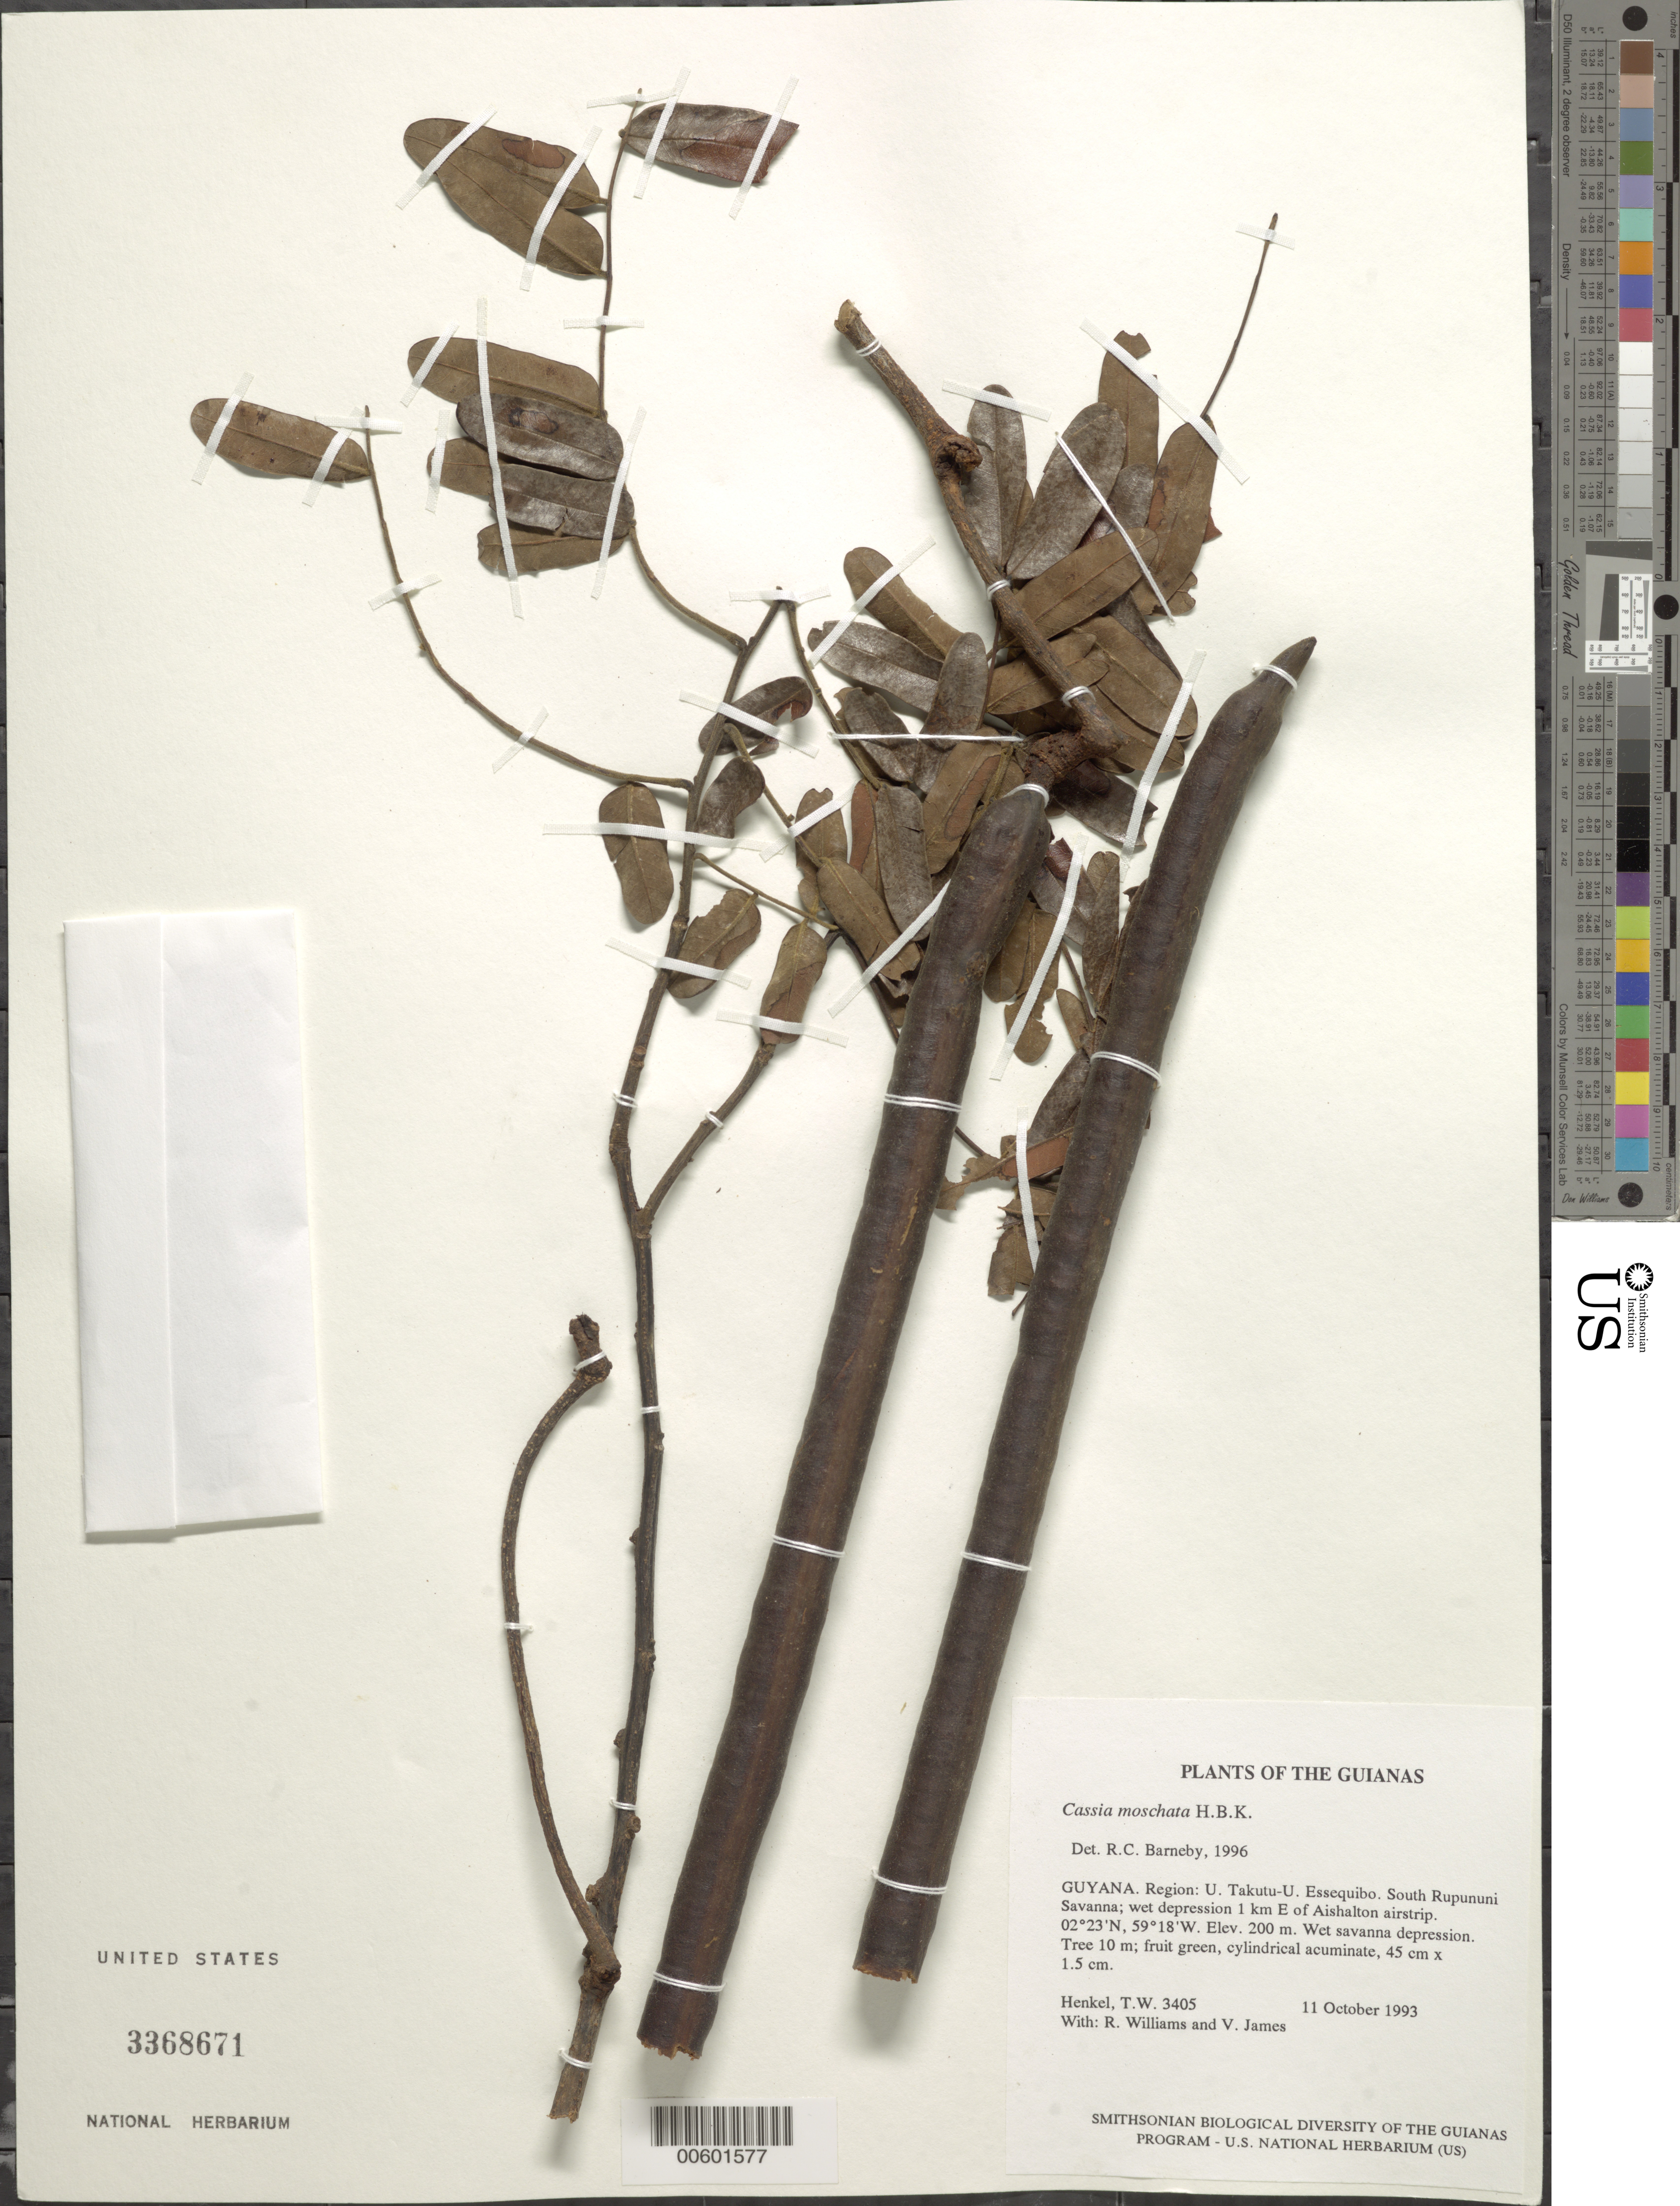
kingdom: Plantae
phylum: Tracheophyta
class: Magnoliopsida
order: Fabales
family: Fabaceae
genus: Cassia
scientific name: Cassia moschata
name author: Kunth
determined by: Barneby, Rupert C., (NY)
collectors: T. Henkel, R. Williams & V. James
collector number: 3405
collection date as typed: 11 October 1993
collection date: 1993-10-11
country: Guyana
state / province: U. Takutu-U. Essequibo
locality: South Rupununi Savanna; wet depression 1 km E of Aishalton airstrip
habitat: Wet savanna depression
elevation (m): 200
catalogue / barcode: US 3368671